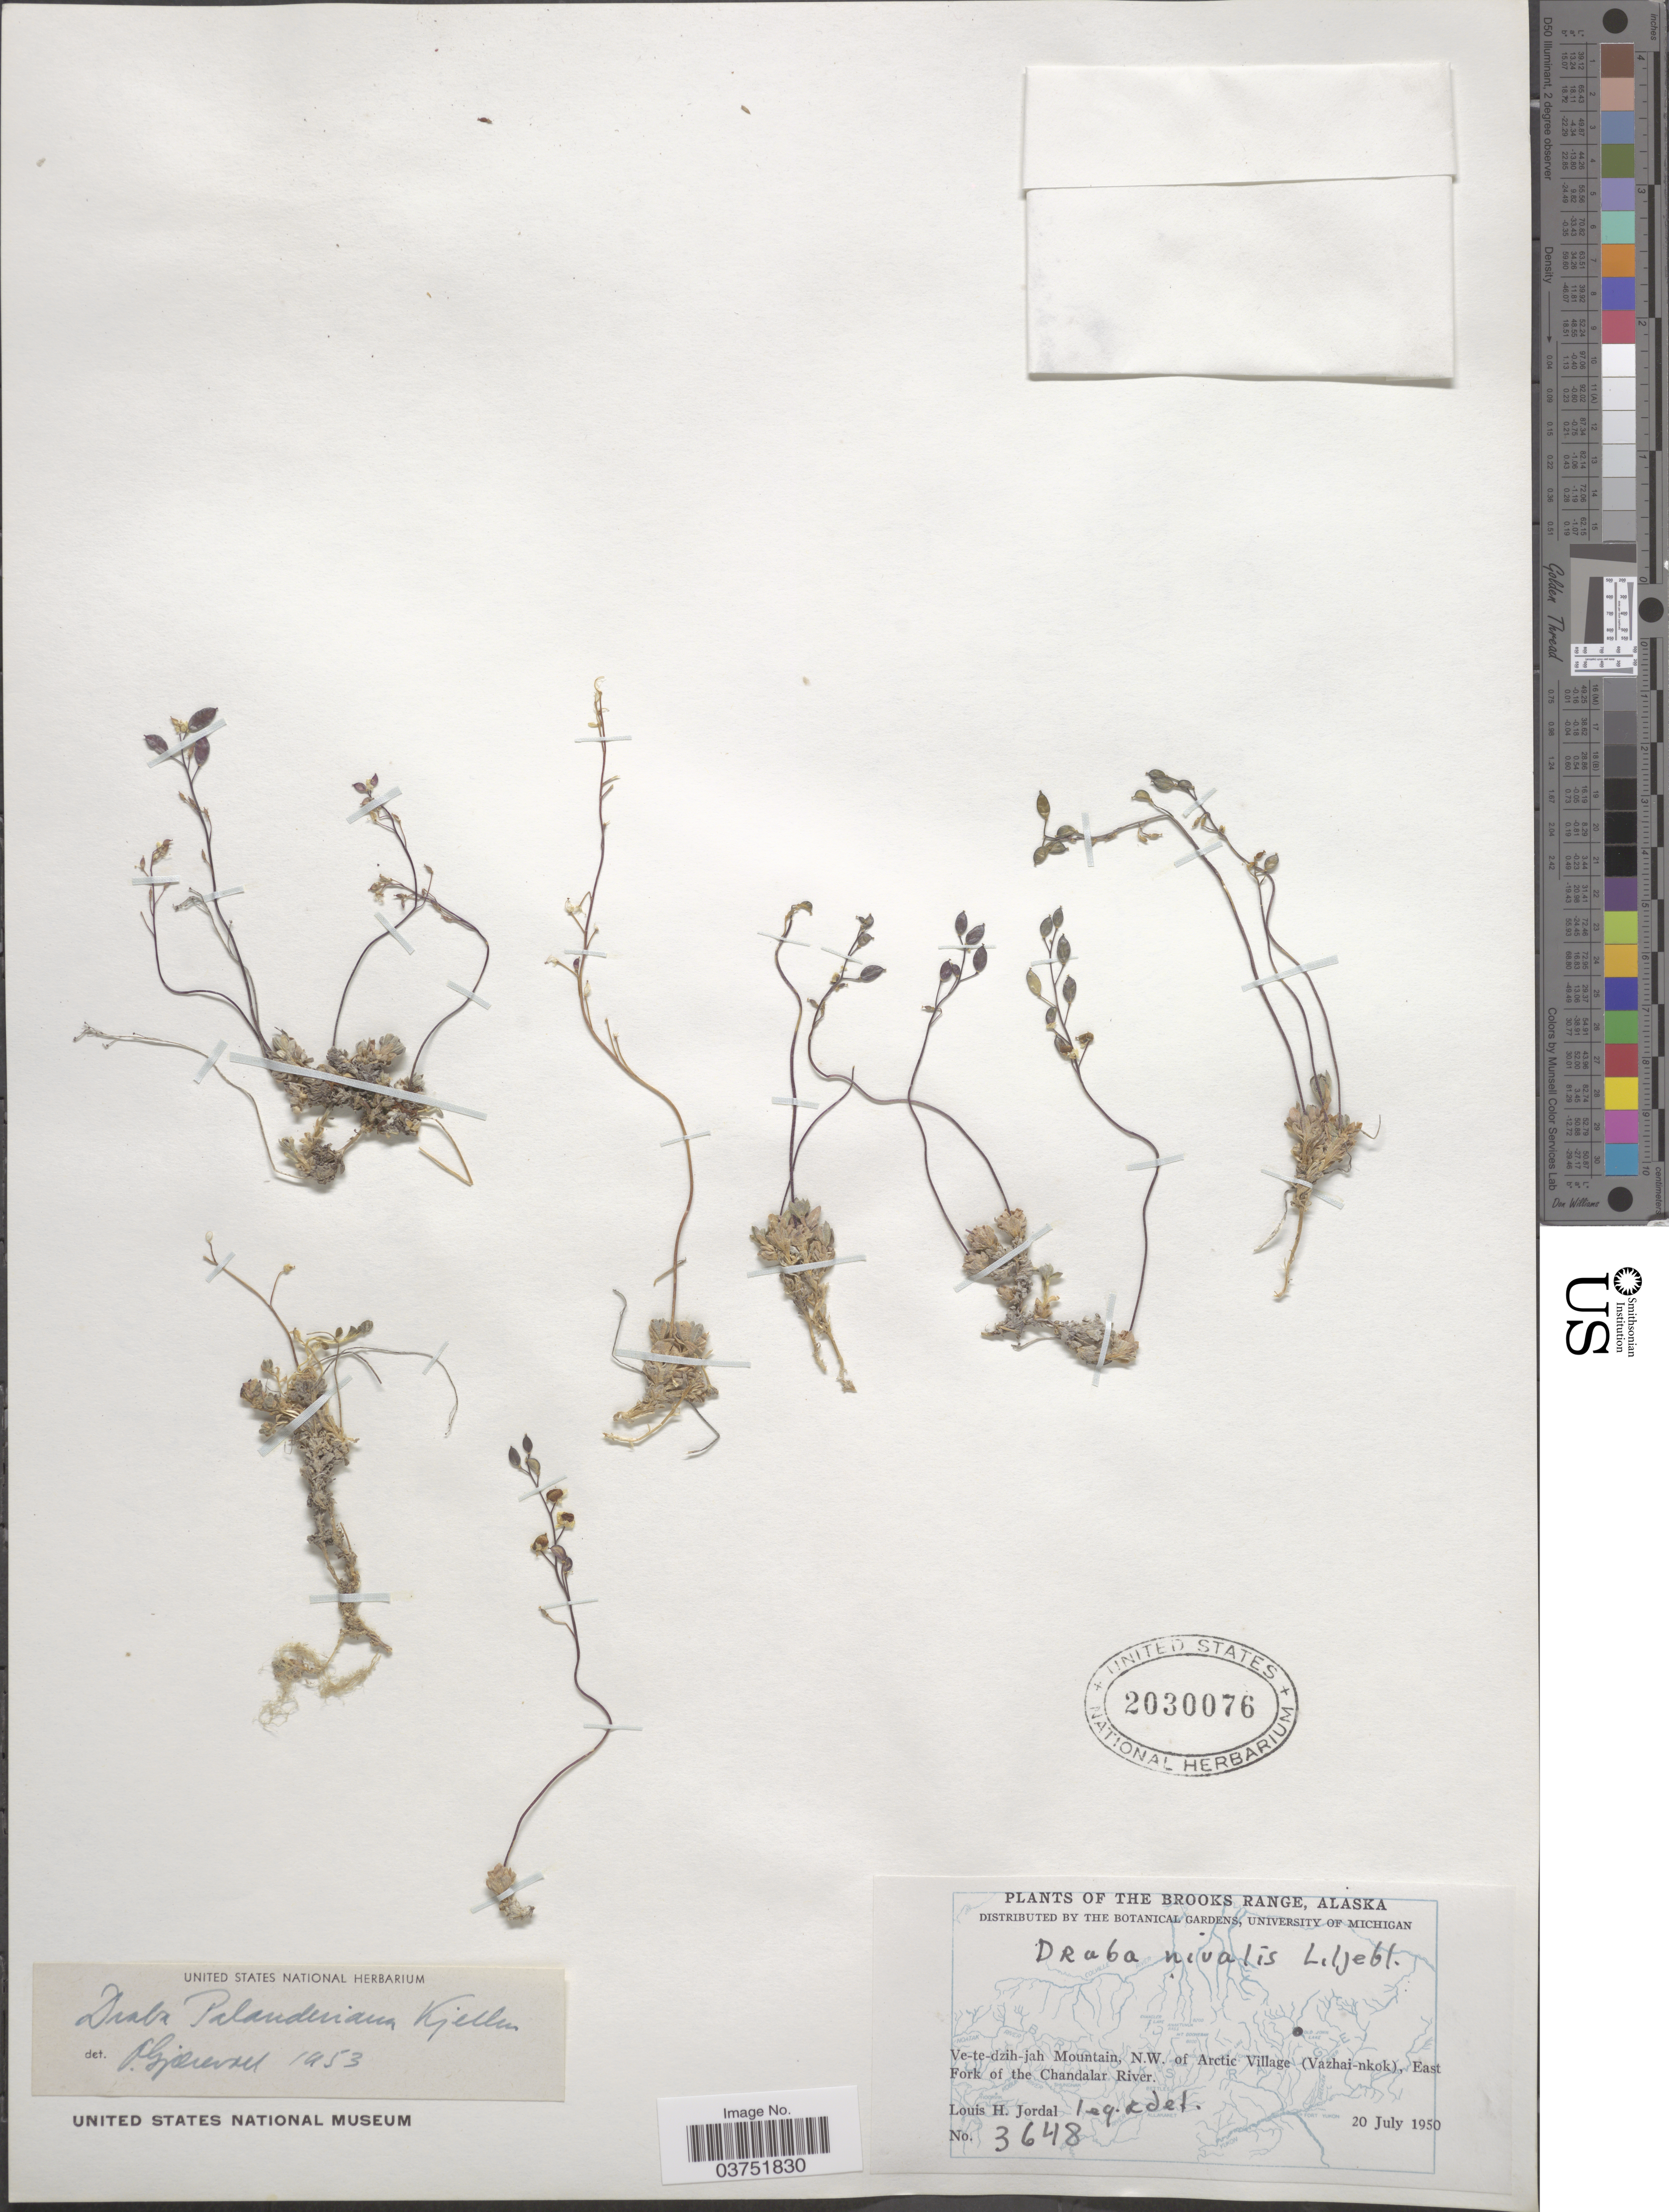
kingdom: Plantae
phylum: Tracheophyta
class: Magnoliopsida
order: Brassicales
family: Brassicaceae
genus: Draba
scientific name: Draba nivalis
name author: Lilj.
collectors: L. Jordal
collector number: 3648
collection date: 1950-07-20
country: United States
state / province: Alaska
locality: The Brooks Range. Ve-te-dzih-jah Mountain, N.W. of Arctic Village (Vazhai-nkok), East Fork of the Chandalar River.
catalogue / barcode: US 2030076